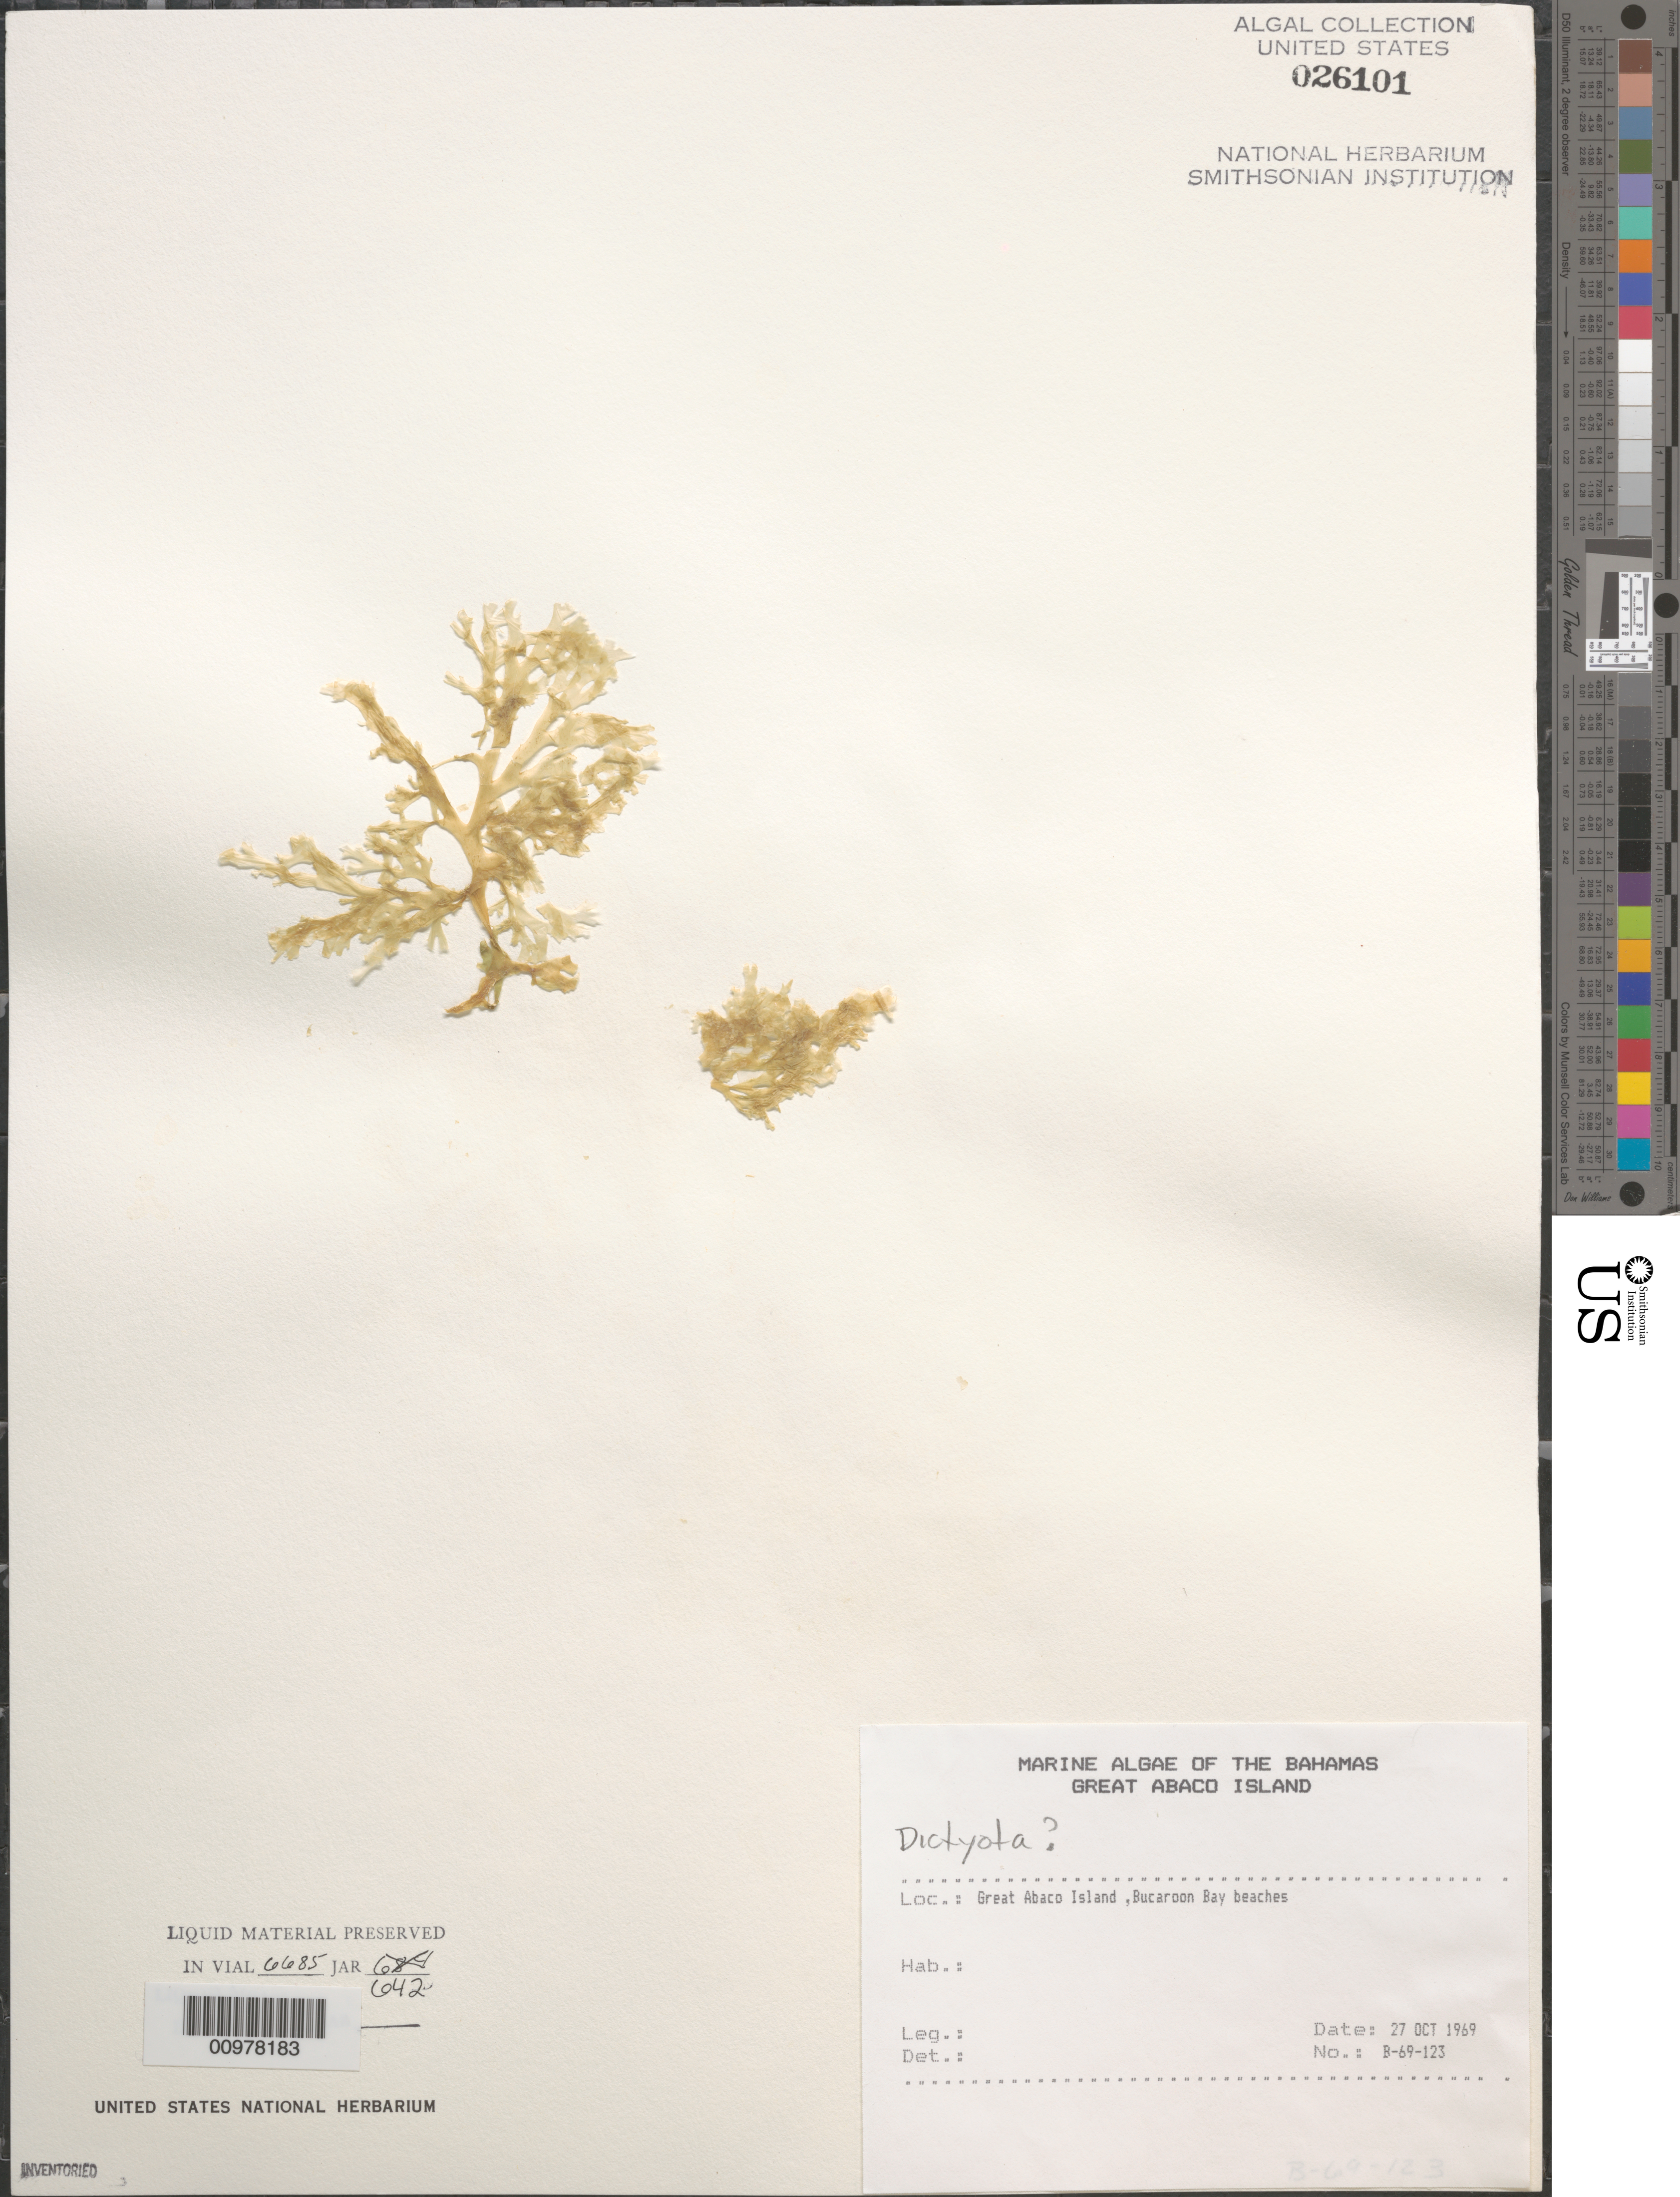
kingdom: Chromista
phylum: Ochrophyta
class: Phaeophyceae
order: Dictyotales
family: Dictyotaceae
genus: Dictyota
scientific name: Dictyota sp.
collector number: B-69-123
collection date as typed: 27 Oct 1969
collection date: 1969-10-27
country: Bahamas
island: Great Abaco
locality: Buckaroon Bay beaches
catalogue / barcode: US 26101